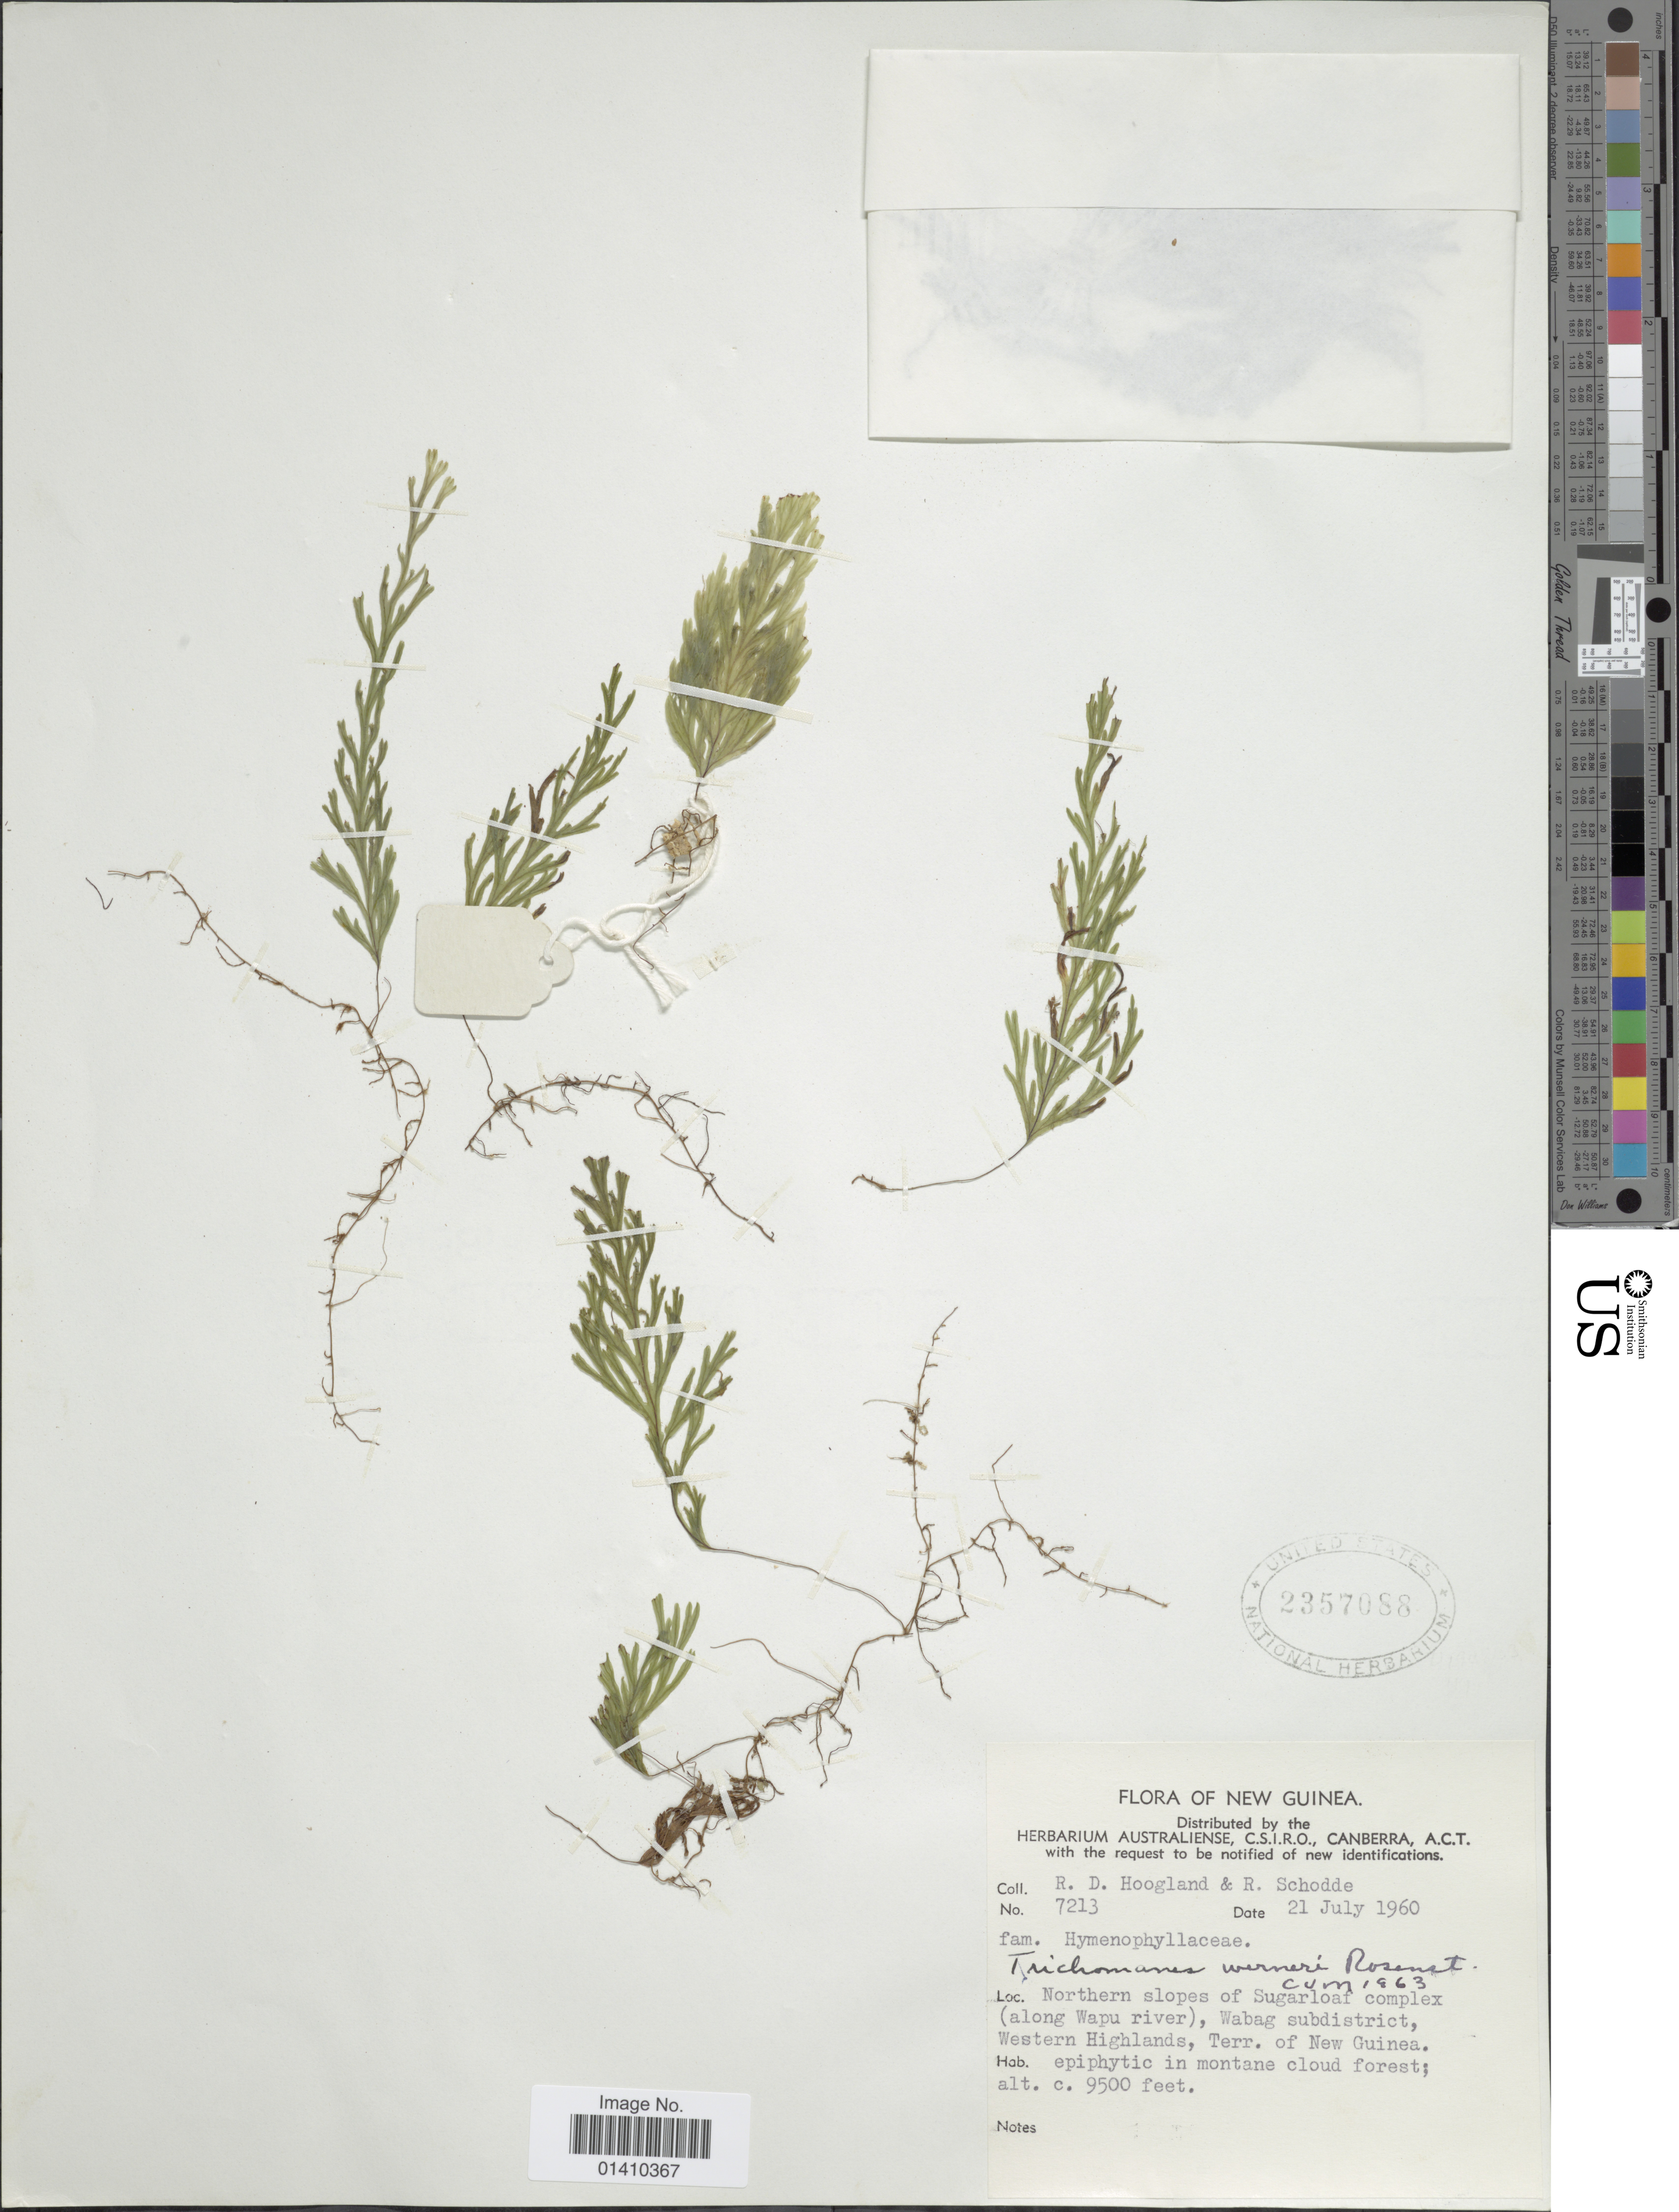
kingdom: Plantae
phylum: Tracheophyta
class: Polypodiopsida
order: Hymenophyllales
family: Hymenophyllaceae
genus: Polyphlebium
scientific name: Polyphlebium werneri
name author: (Rosenst.) Ebihara & K. Iwats.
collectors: R. D. Hoogland & R. Schodde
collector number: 7213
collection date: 1960-07-21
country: Papua New Guinea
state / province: Western Highlands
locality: Northern slopes of Sugarloaf complex (along Wapu river), Wabag subdistrict, Western Highlands, Terr. of New Guinea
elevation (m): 2896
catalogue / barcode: US 2357088